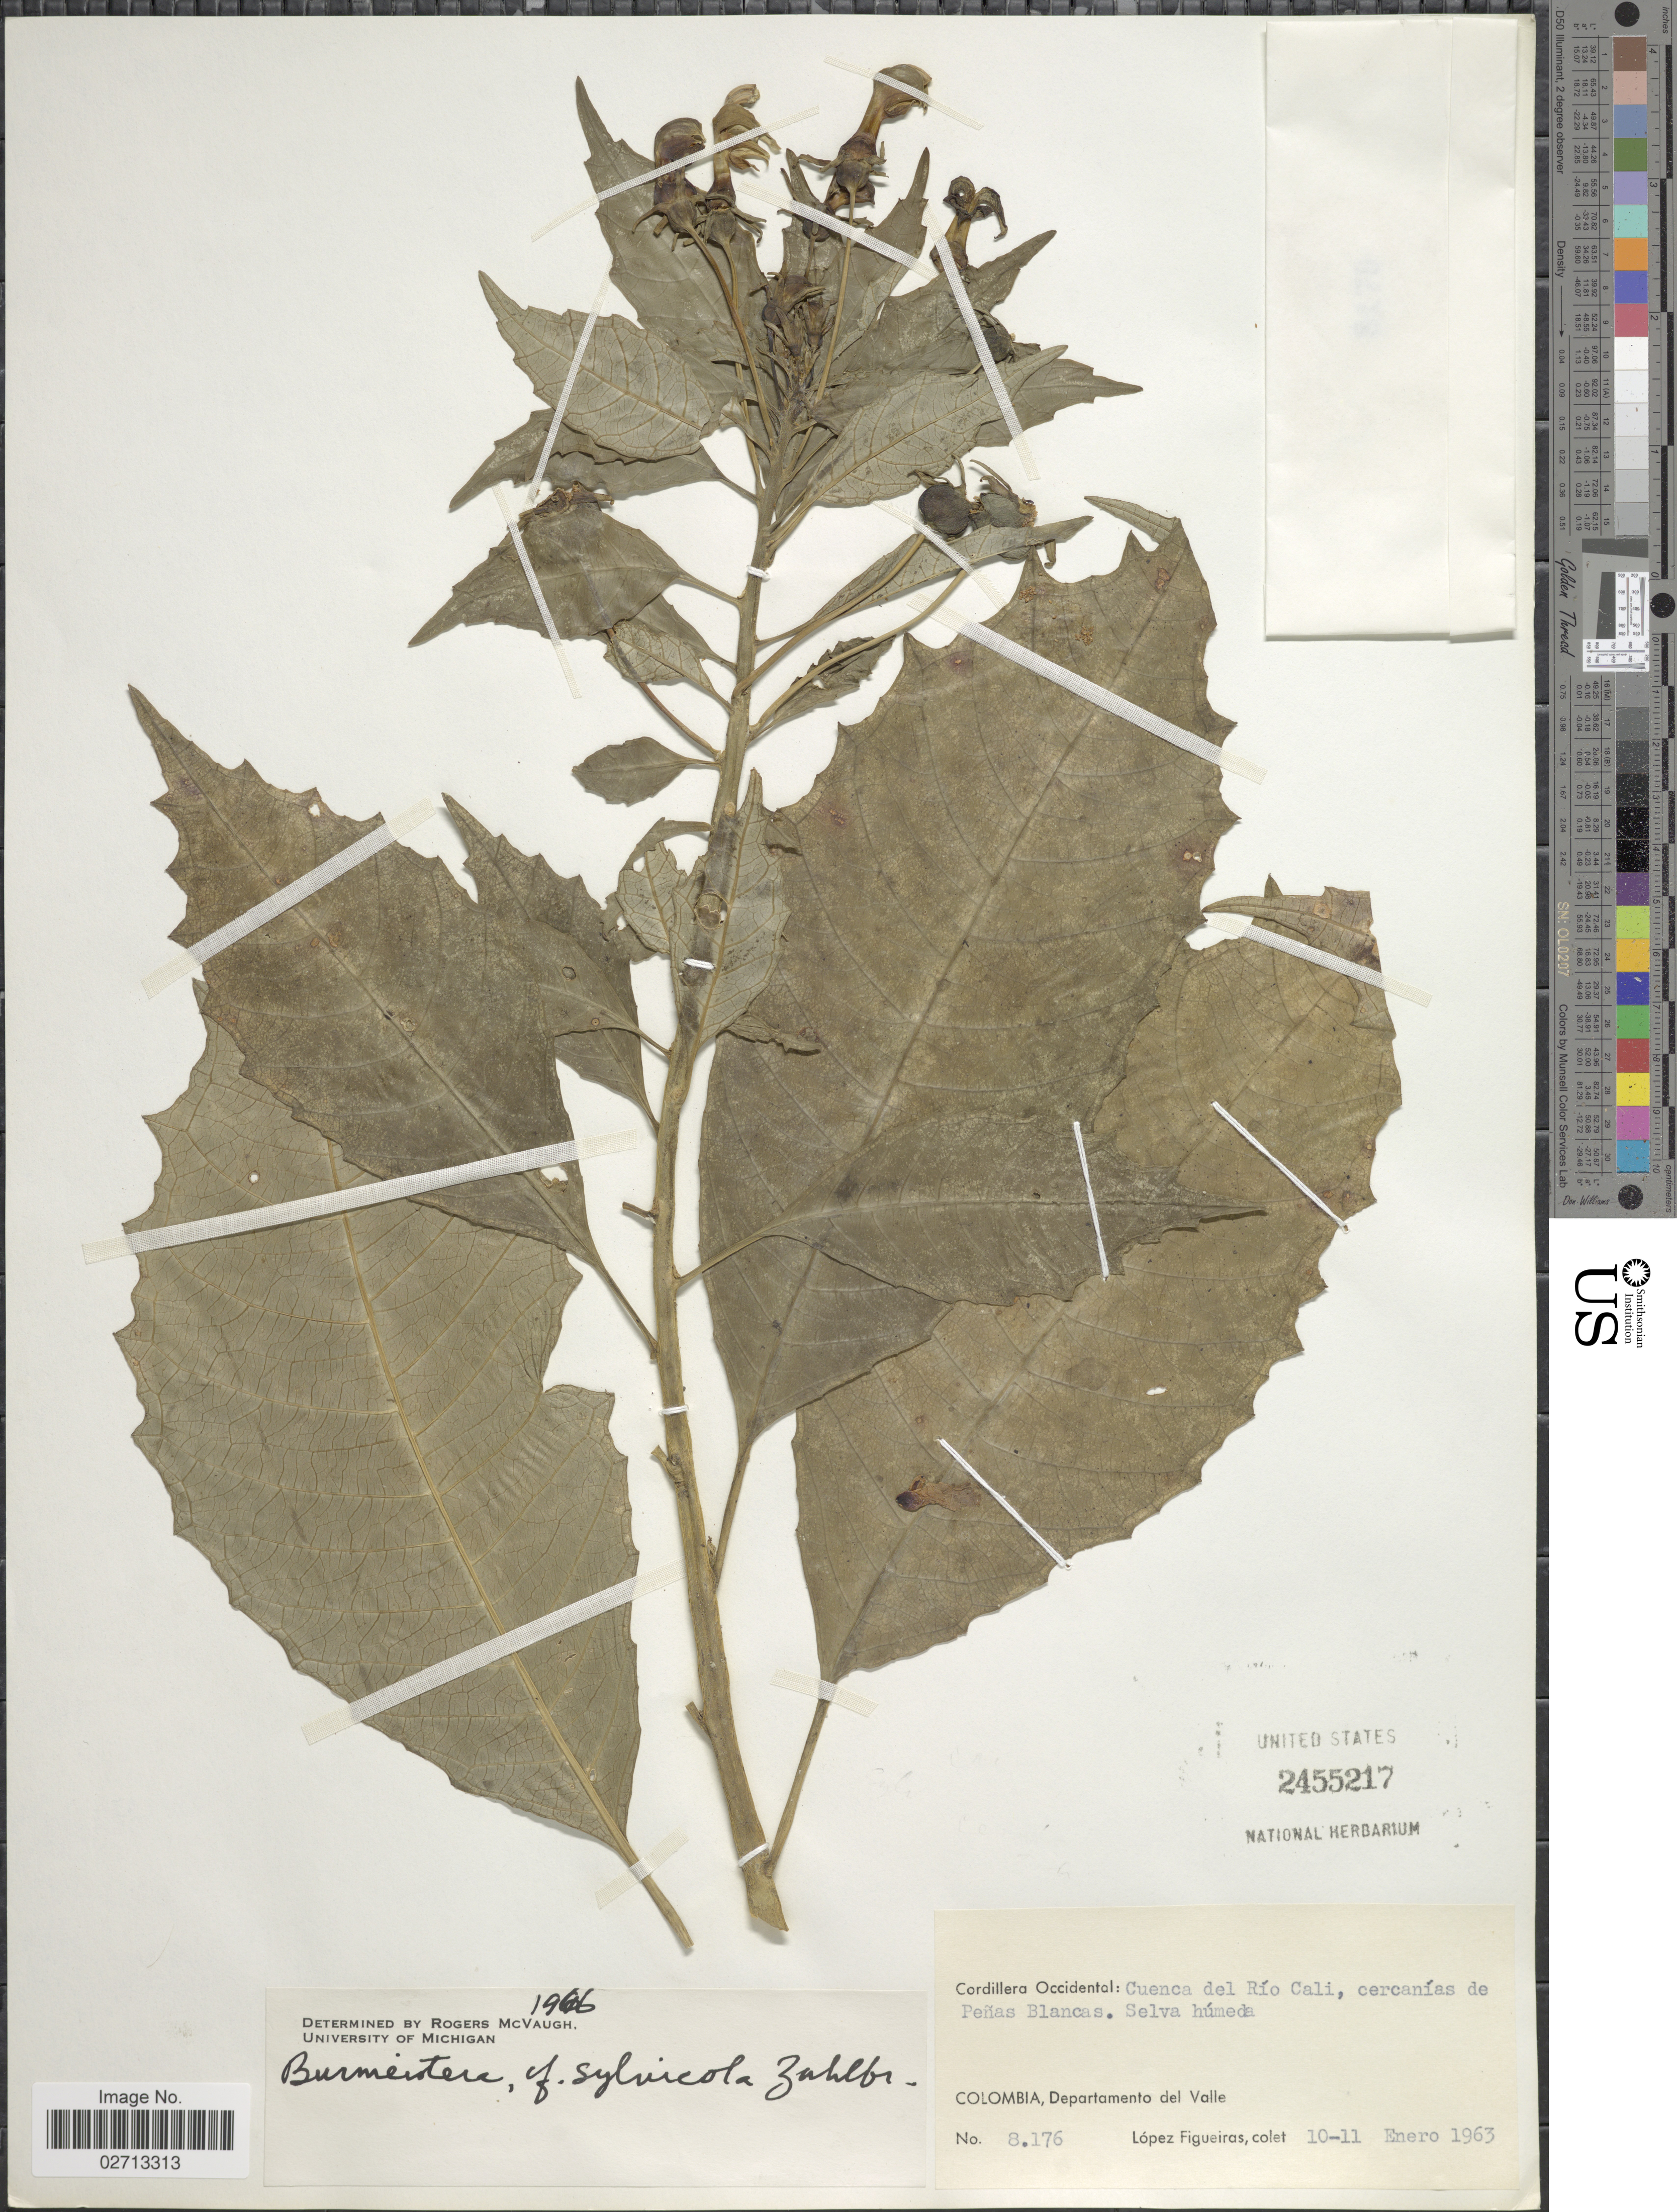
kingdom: Plantae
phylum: Tracheophyta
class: Magnoliopsida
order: Asterales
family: Campanulaceae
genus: Burmeistera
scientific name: Burmeistera sp.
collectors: M. López Figueiras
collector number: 8176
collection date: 1963-01-10/1963-01-11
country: Colombia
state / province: Valle del Cauca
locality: Cordillera Occidental: Cuenca del Río Cali, cercanías de Peñas Blancas. Departamento del Valle.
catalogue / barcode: US 2455217